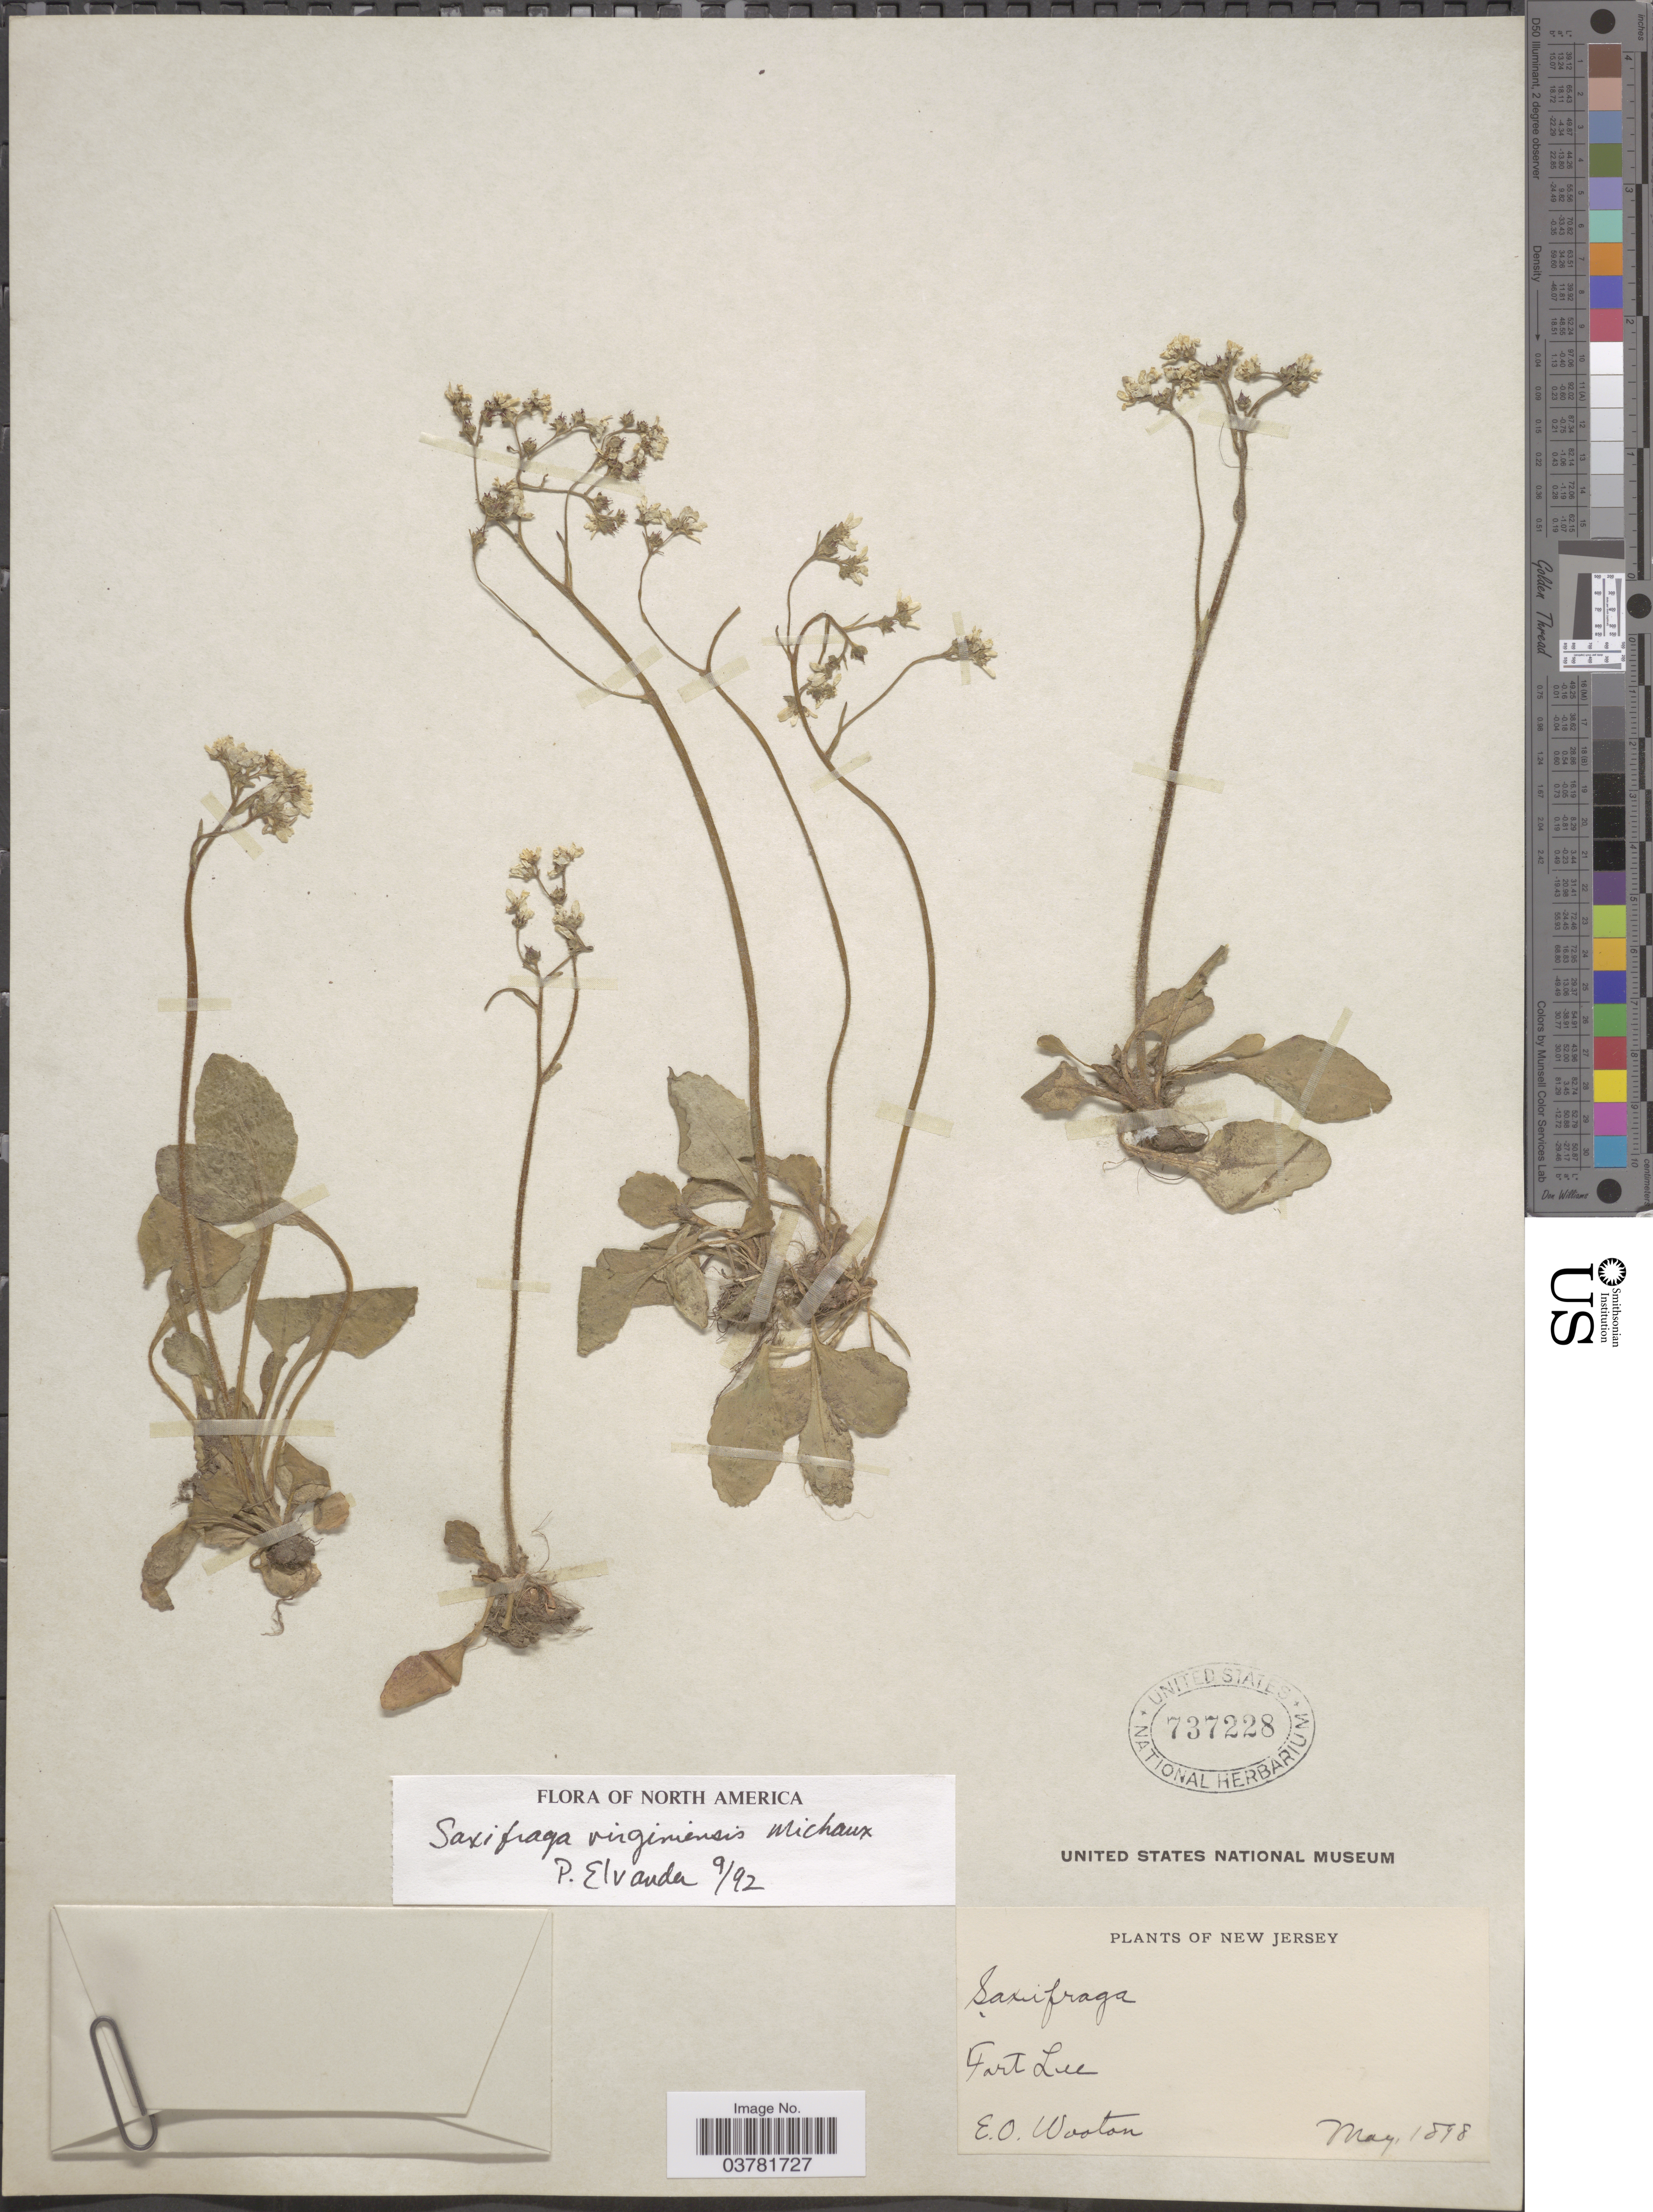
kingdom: Plantae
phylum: Tracheophyta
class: Magnoliopsida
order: Saxifragales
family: Saxifragaceae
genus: Micranthes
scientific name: Micranthes virginiensis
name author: (Michx.) Small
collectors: E. O. Wooton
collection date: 1898-05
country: United States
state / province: New Jersey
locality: Fort Lee.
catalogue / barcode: US 737228